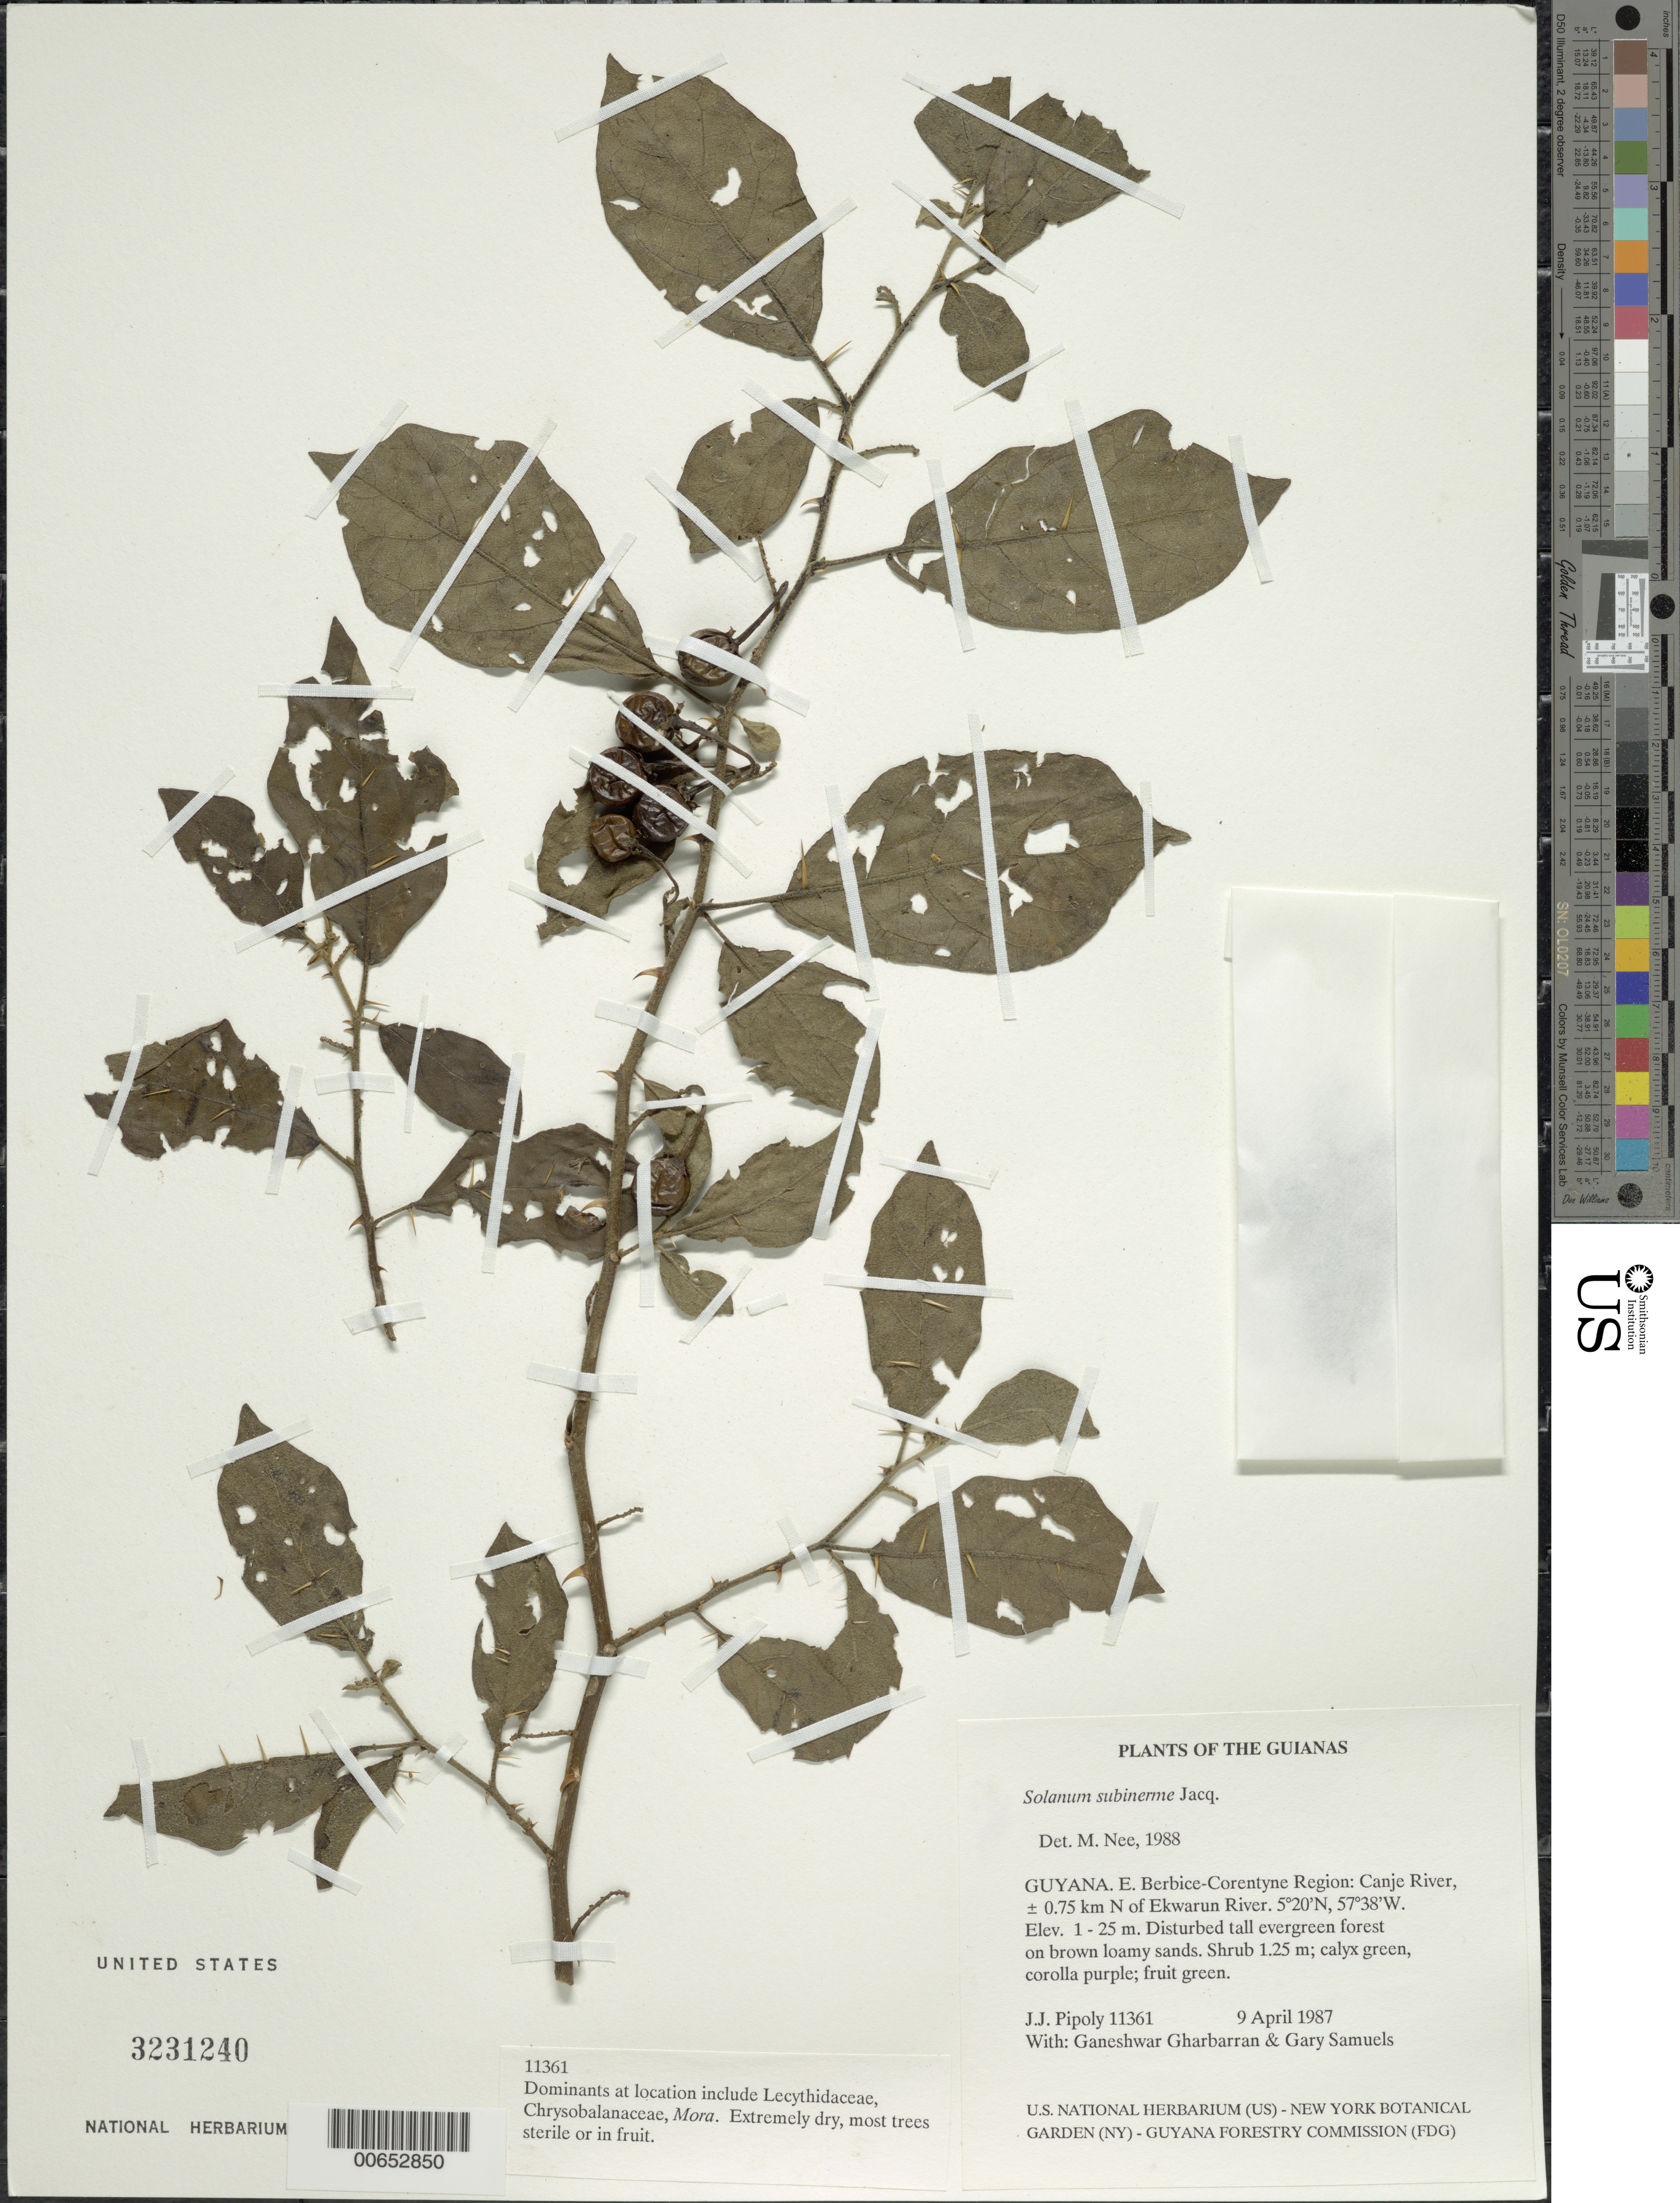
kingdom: Plantae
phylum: Tracheophyta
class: Magnoliopsida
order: Solanales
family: Solanaceae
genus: Solanum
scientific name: Solanum subinerme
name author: Jacq.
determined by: Nee, Michael H.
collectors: J. J. Pipoly, G. Gharbarran & G. Samuels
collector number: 11361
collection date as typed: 4 Apr 1987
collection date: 1987-04-04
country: Guyana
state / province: E. Berbice-Corentyne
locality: Canje River, ± 0.75 km N of Ekwarun River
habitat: Disturbed tall evergreen forest on brown loamy sands. Extremely dry, most trees sterile or in fruit.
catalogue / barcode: US 3231240